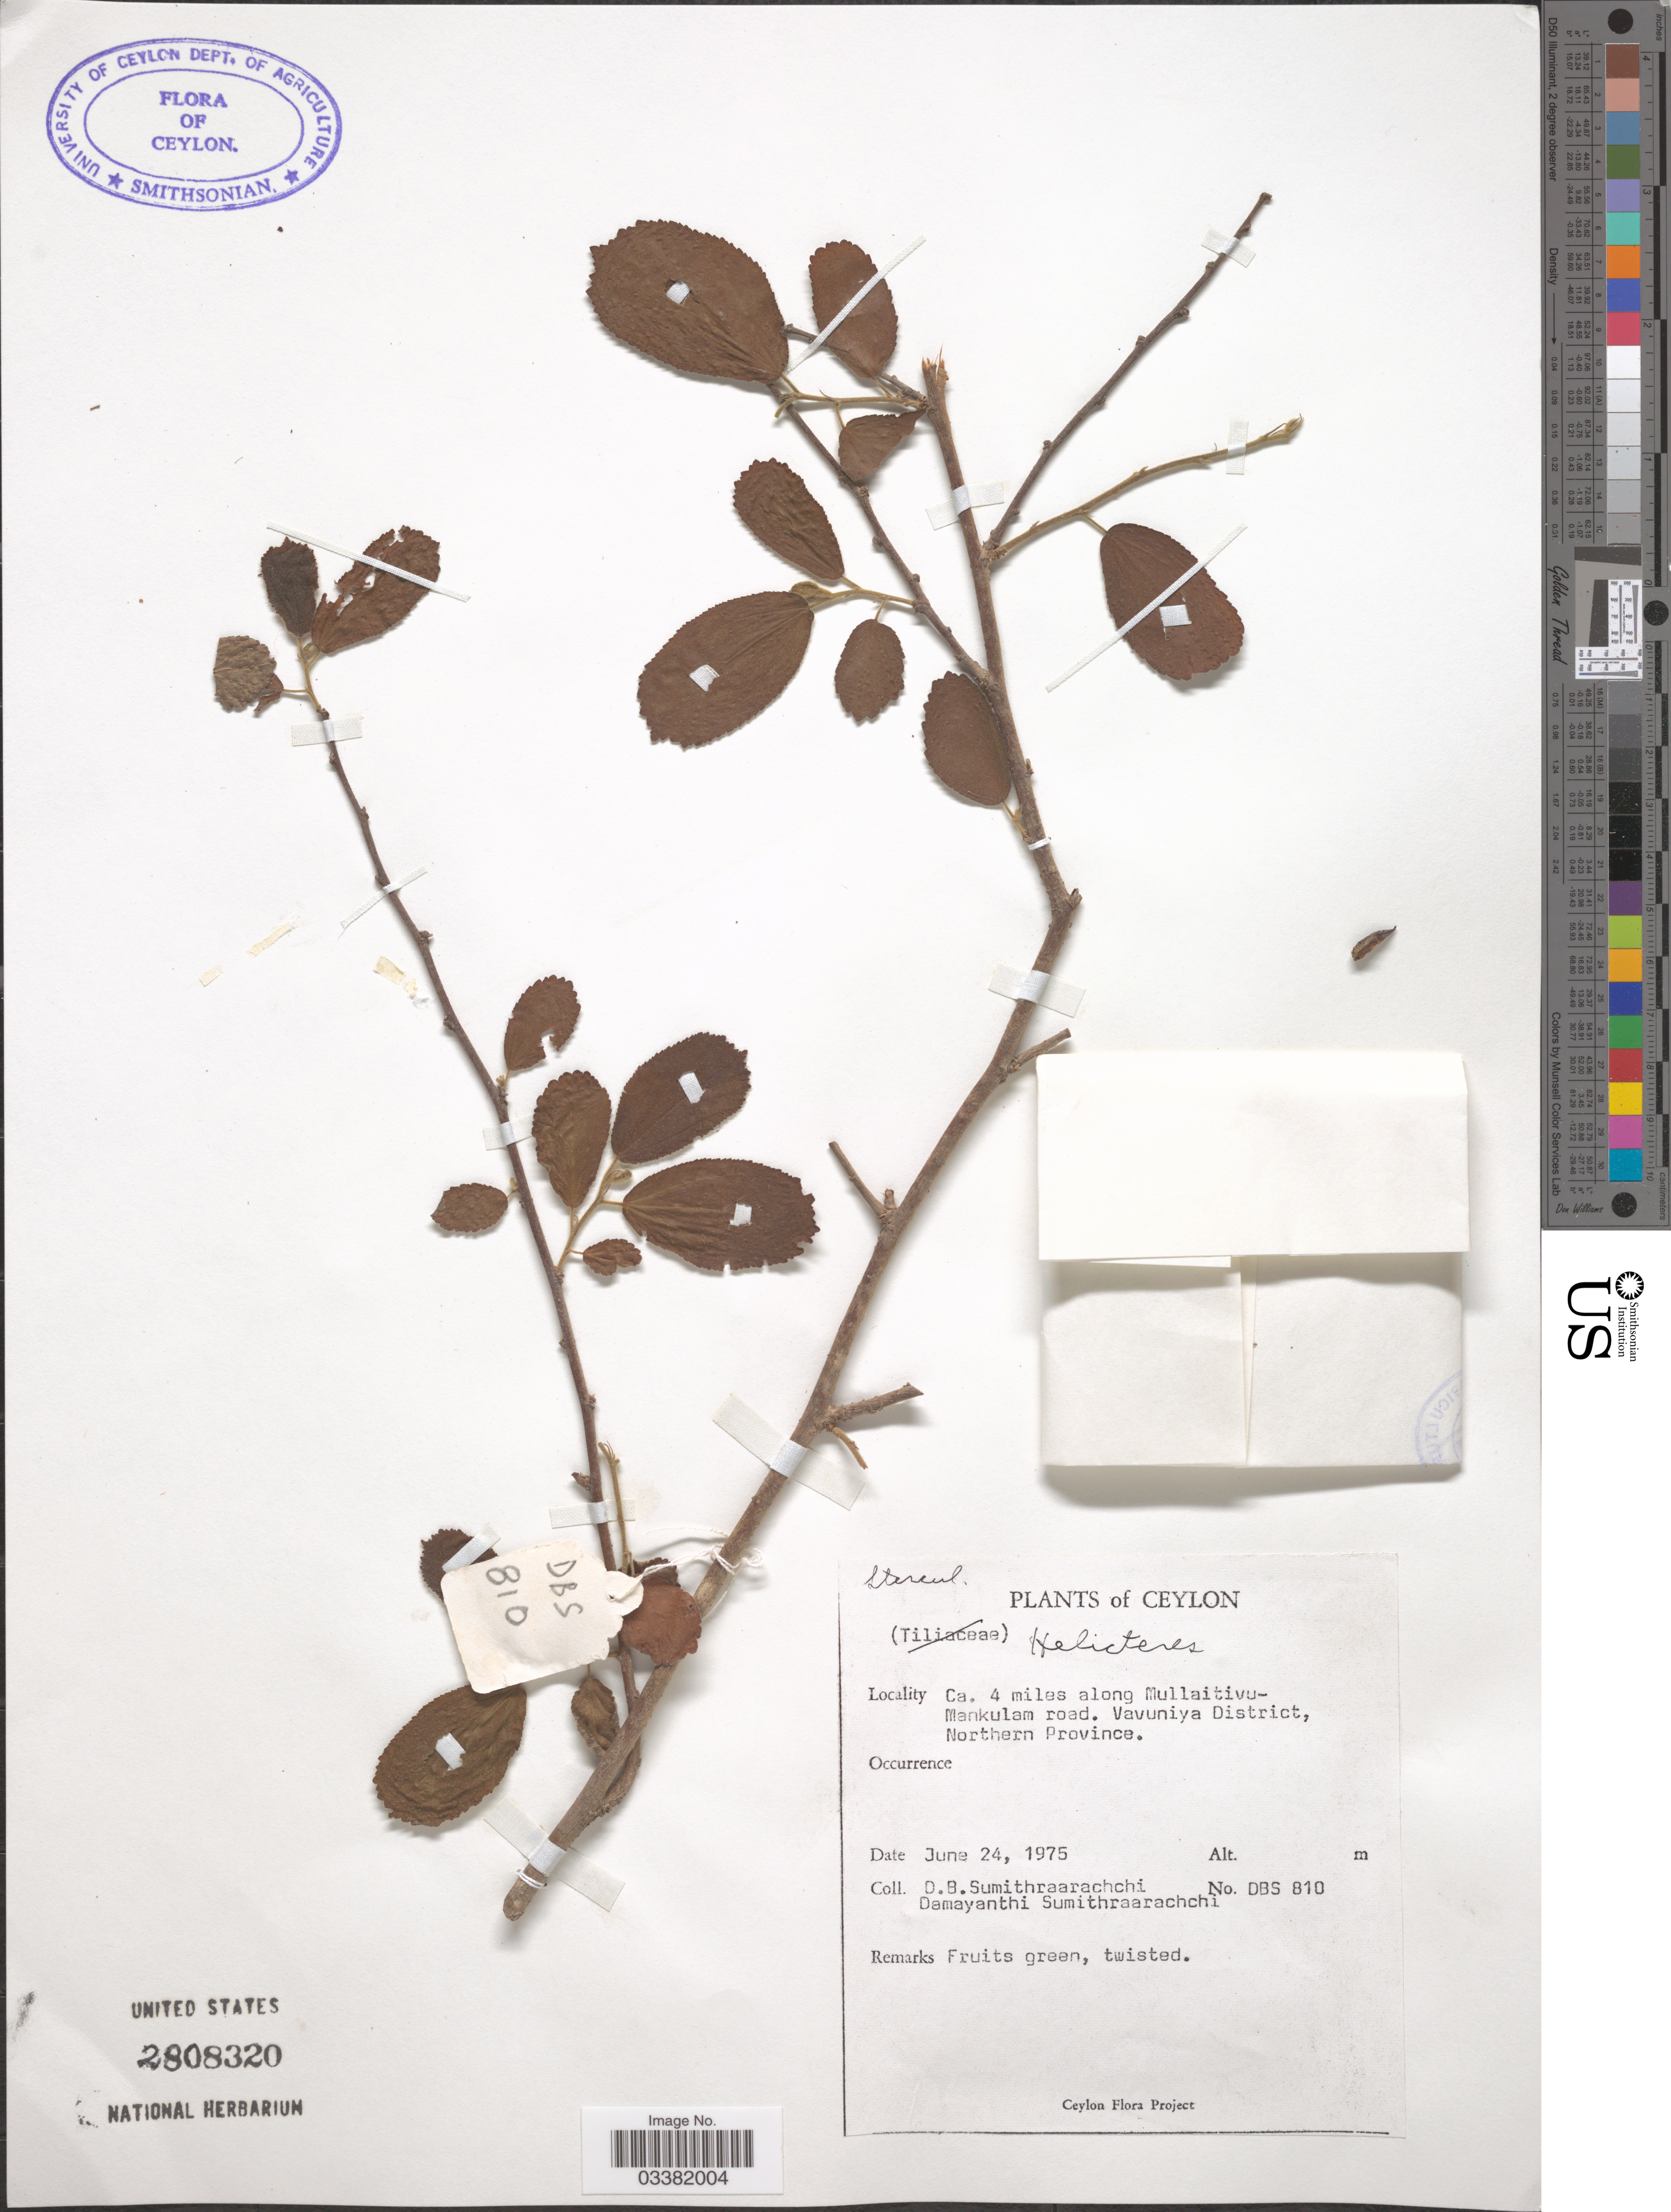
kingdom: Plantae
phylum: Tracheophyta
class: Magnoliopsida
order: Malvales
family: Malvaceae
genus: Helicteres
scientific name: Helicteres sp.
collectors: D. B. Sumithraarachchi & D. Sumithraarachchi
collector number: DBS810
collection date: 1975-06-24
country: Sri Lanka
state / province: Northern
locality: Ceylon. Ca. 4 miles along Mullaitivu-Mankulam road. Vavuniya District.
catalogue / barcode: US 2808320